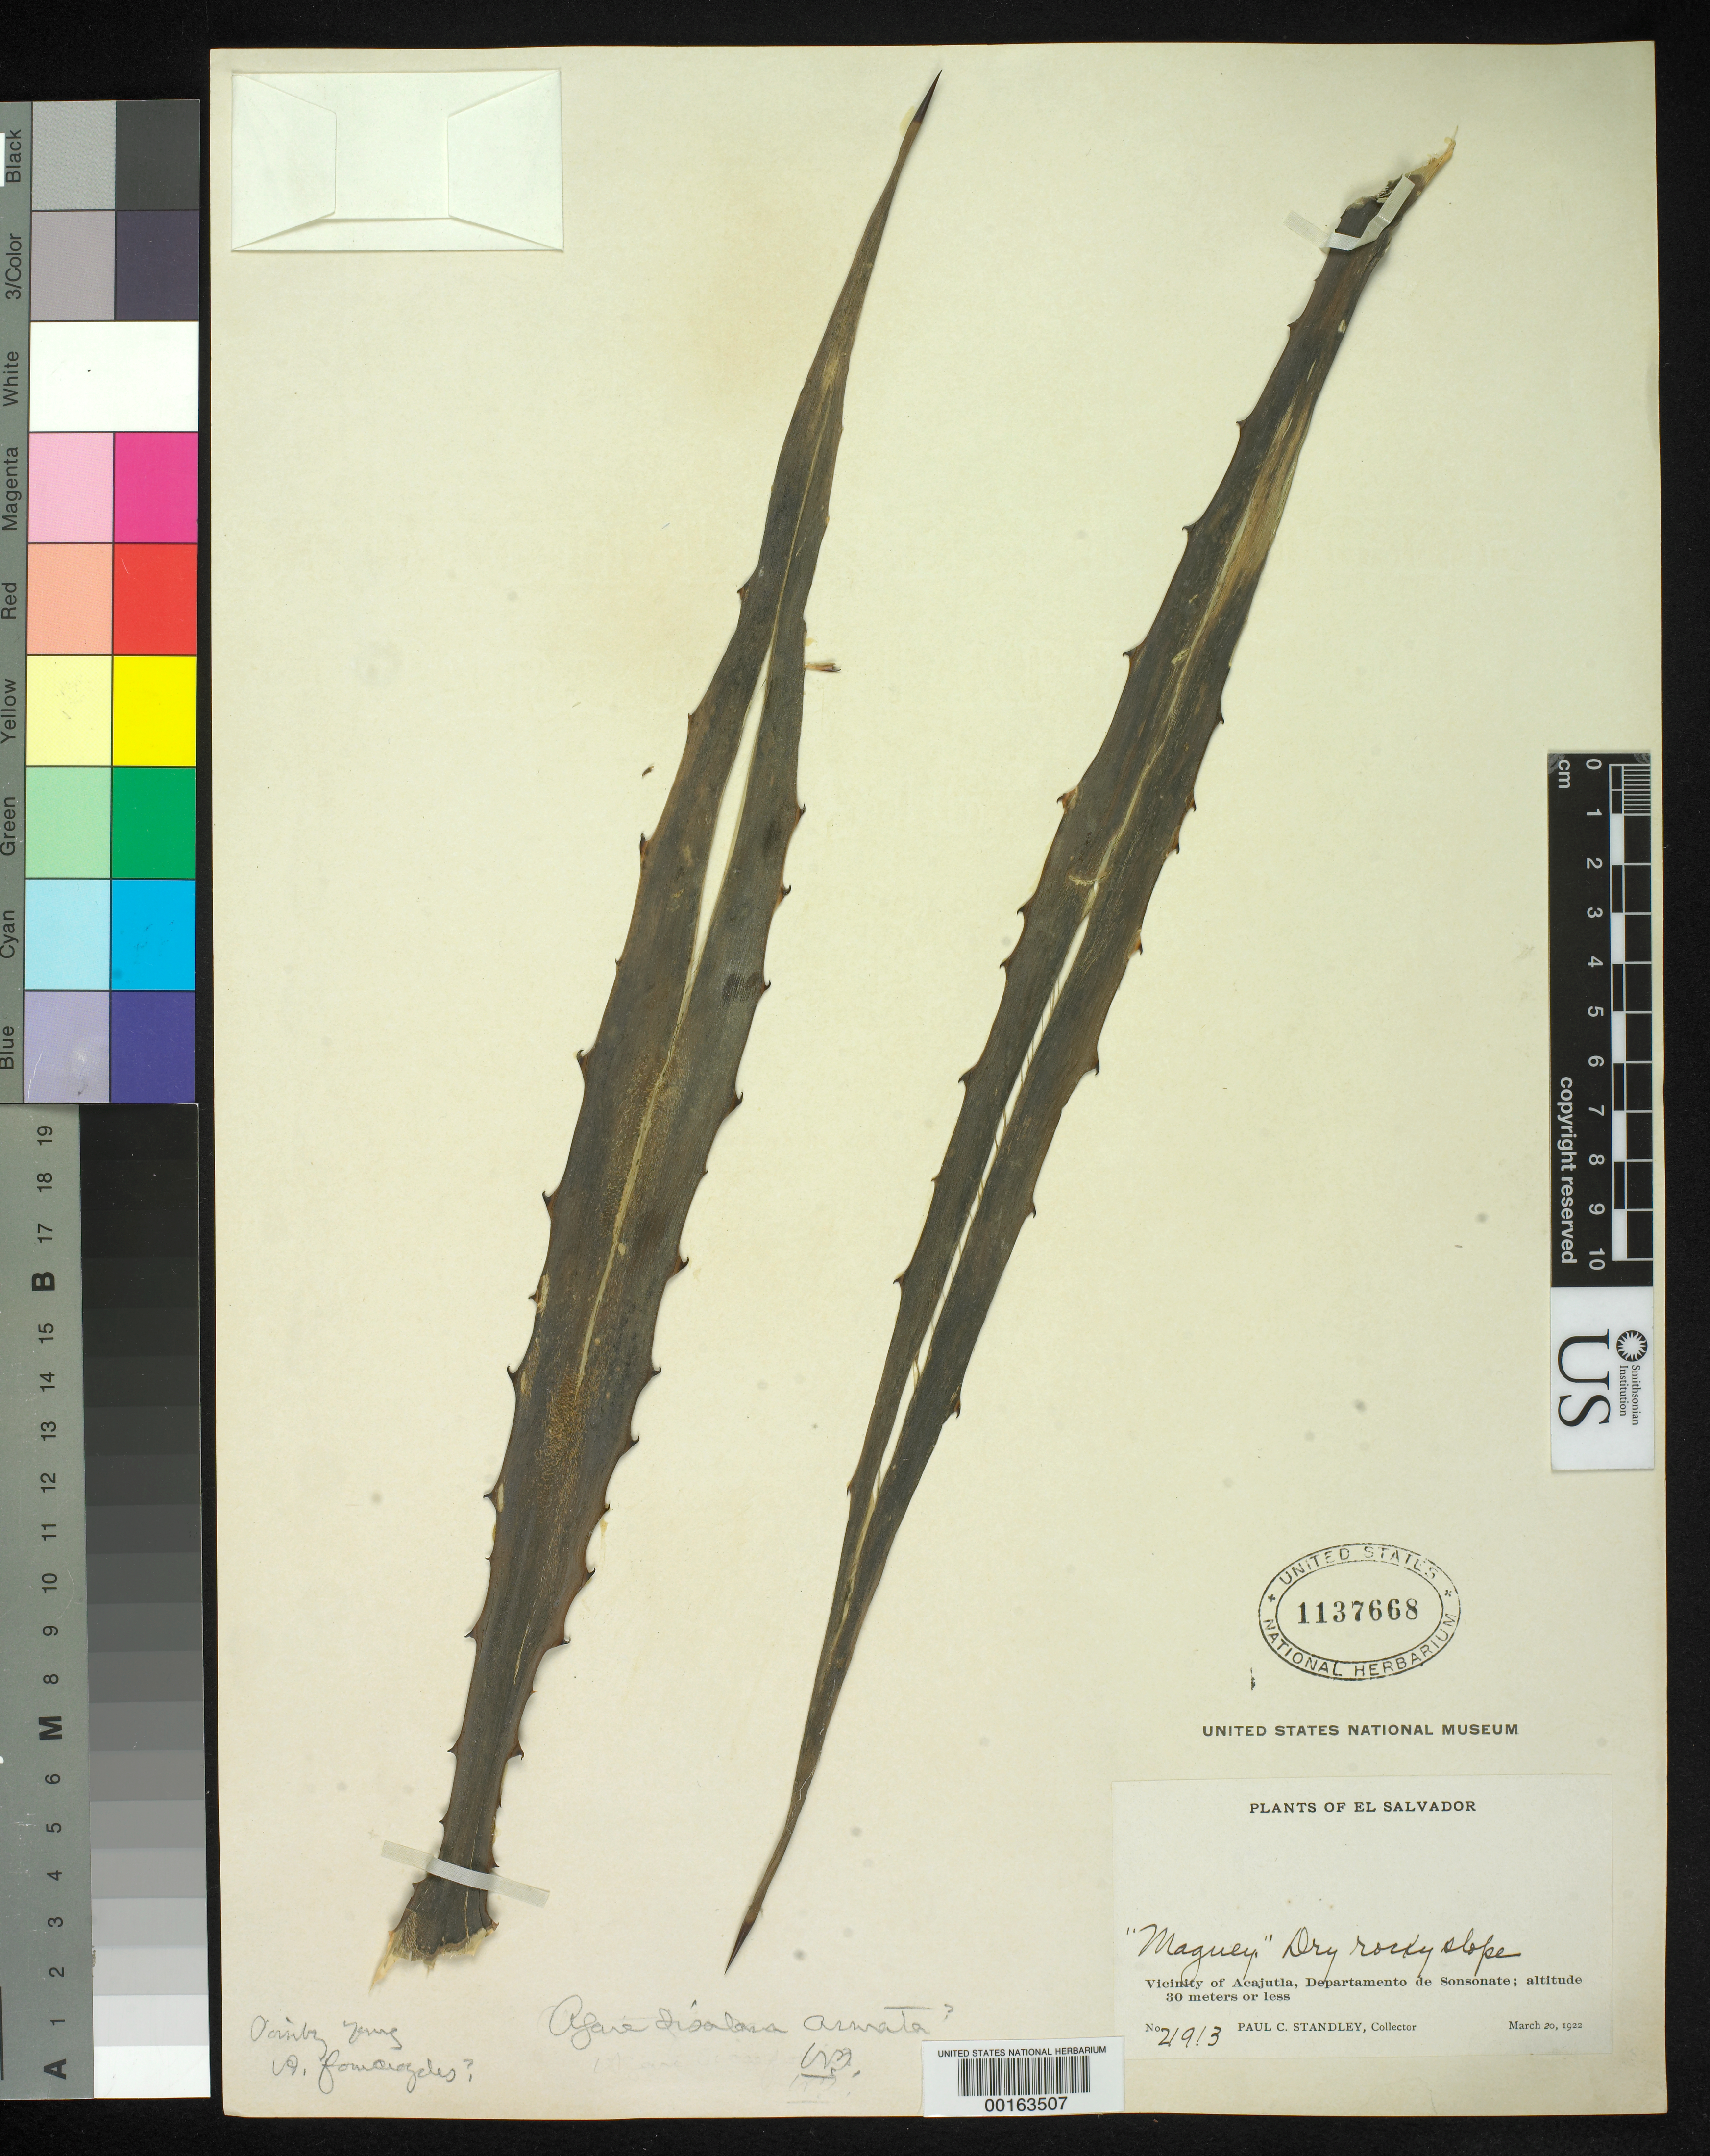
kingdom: Plantae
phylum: Tracheophyta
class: Liliopsida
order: Asparagales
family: Asparagaceae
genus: Agave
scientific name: Agave sisalana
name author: Perrine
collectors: P. C. Standley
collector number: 21913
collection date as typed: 20 Mar 1922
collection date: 1922-03-20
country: El Salvador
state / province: Sonsonate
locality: Vicinity of acajutla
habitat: Dry rocky slope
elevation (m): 30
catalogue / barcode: US 1137668